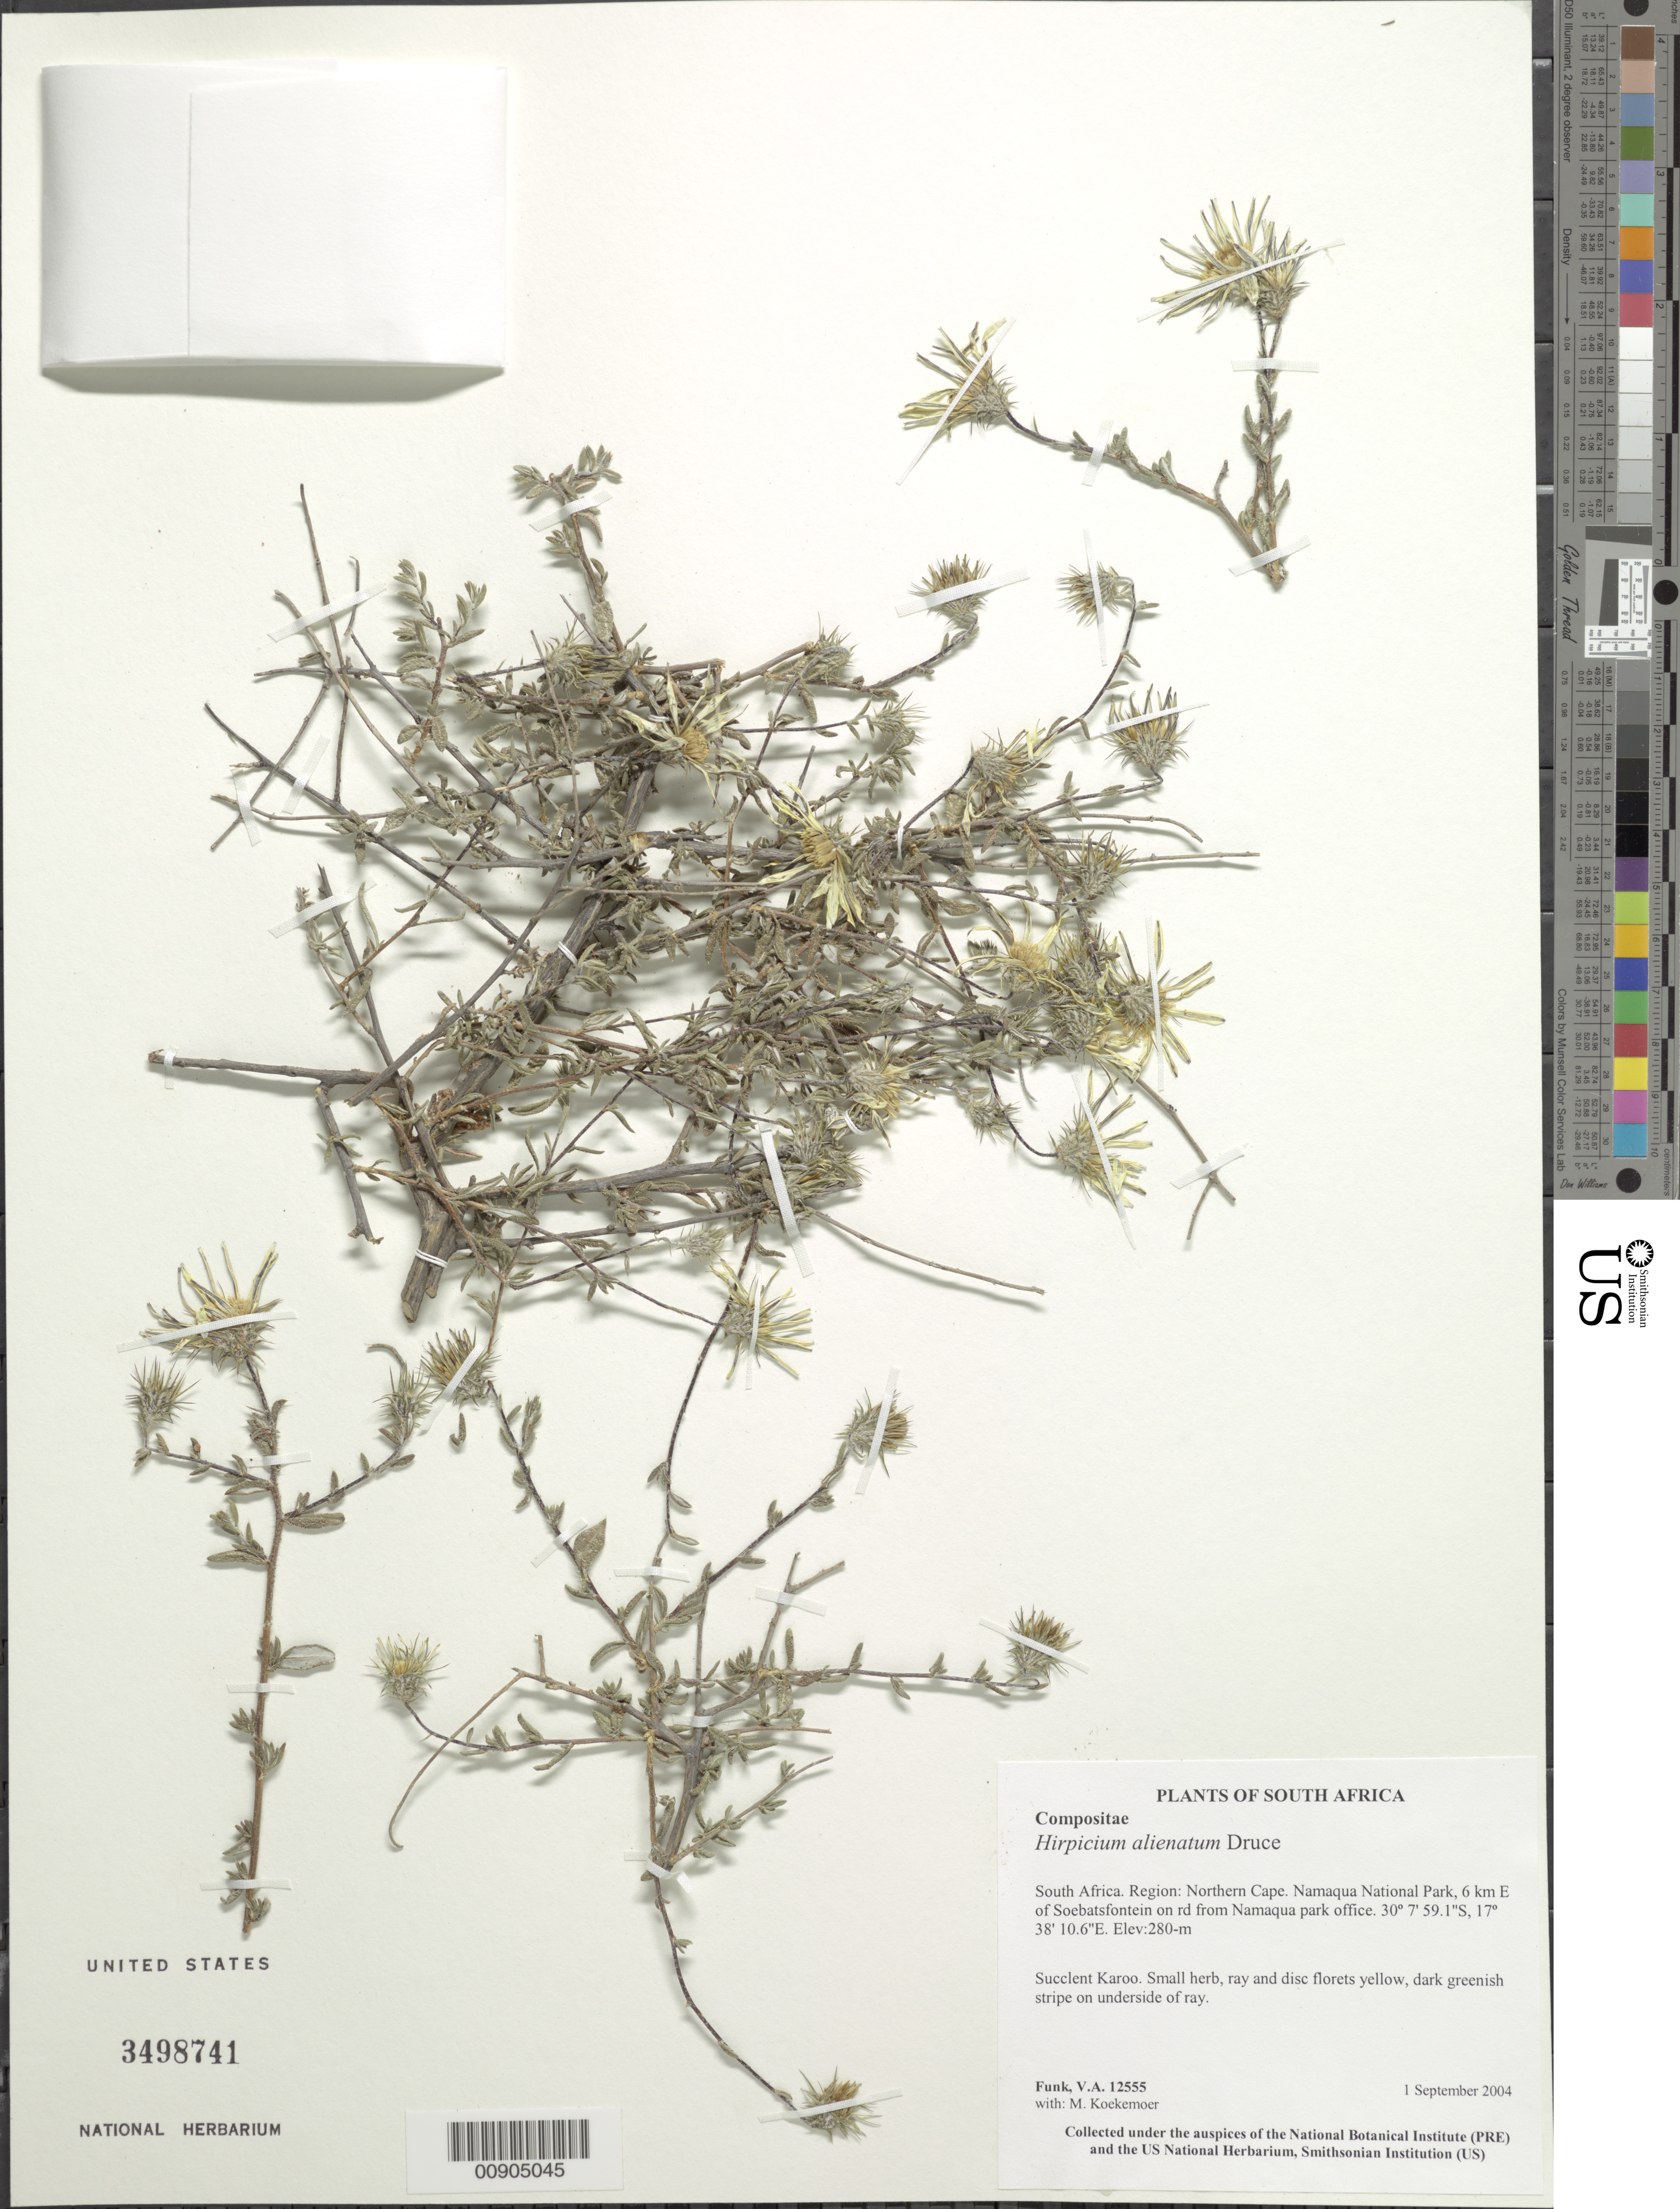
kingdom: Plantae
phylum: Tracheophyta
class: Magnoliopsida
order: Asterales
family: Asteraceae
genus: Hirpicium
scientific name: Hirpicium alienatum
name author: (Thunb.) Druce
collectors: V. Funk & M. Koekemoer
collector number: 12555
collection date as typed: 1 September 2004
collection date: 2004-09-01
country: South Africa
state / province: Northern Cape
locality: Northern Cape, Namaqua National Park, 6 km E of Soebatsfontein, on road from Namaqua Park office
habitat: Succulent karoo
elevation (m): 280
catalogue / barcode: US 3498741